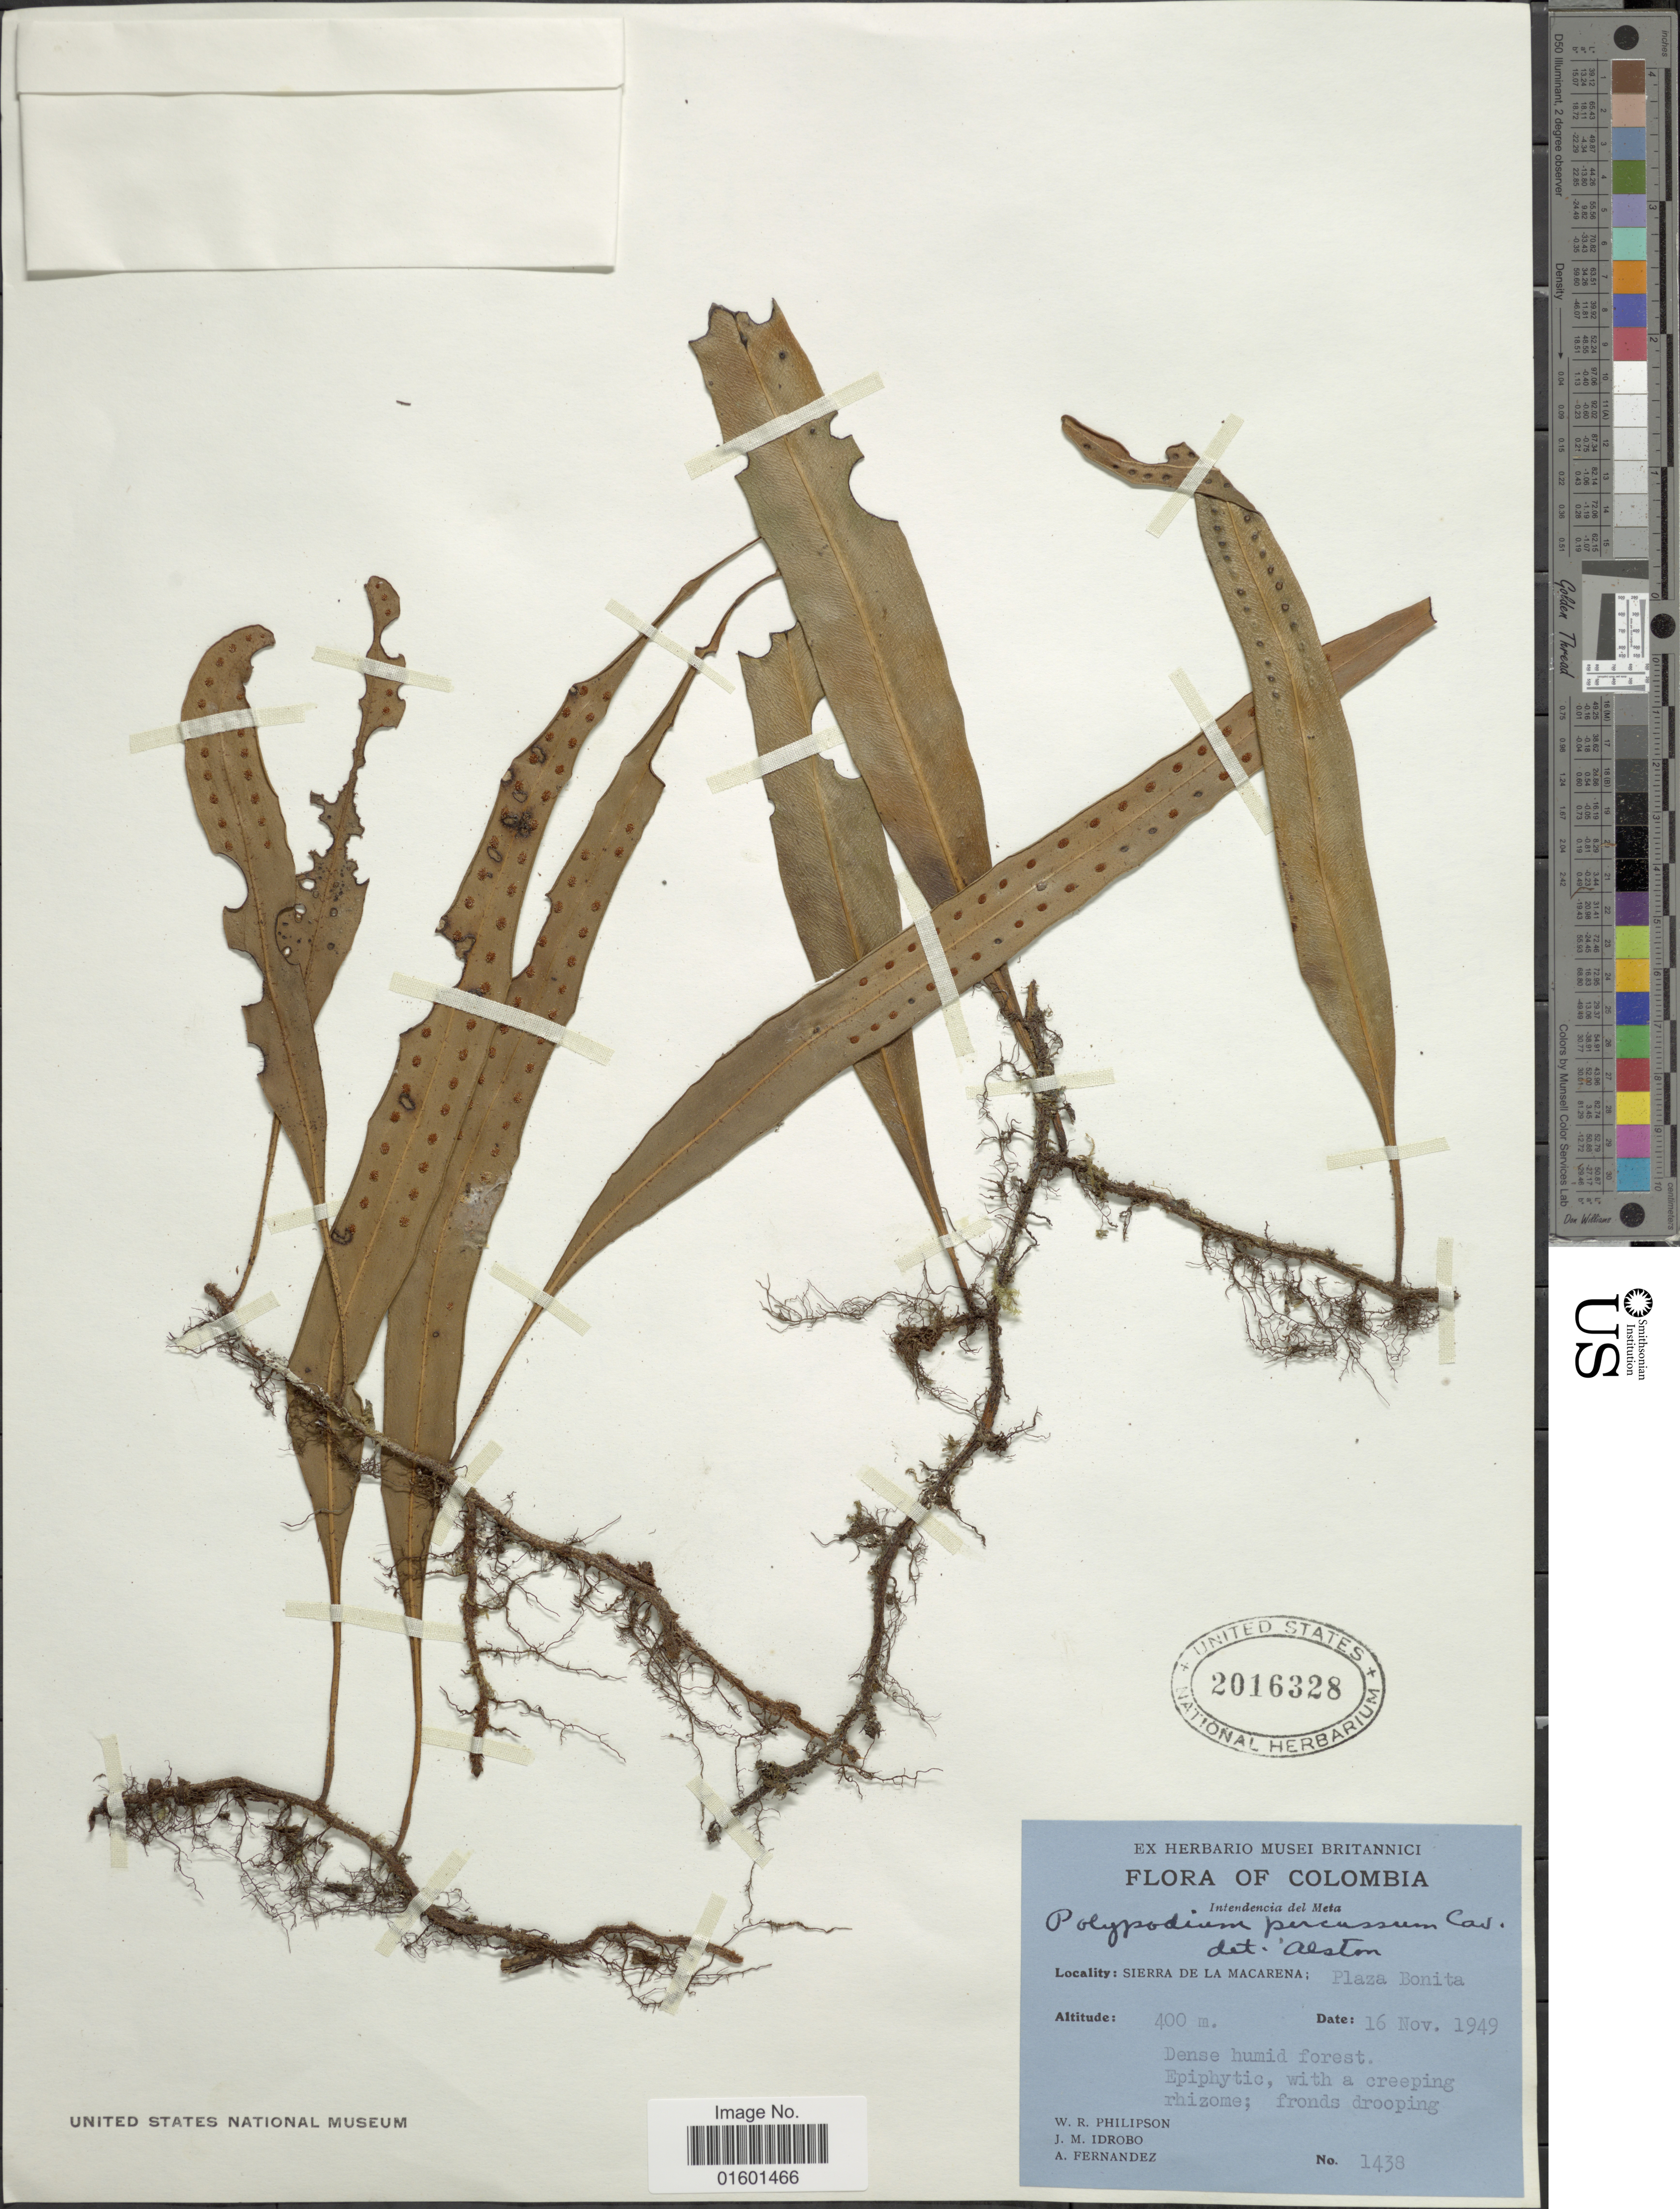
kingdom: Plantae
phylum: Tracheophyta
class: Polypodiopsida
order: Polypodiales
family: Polypodiaceae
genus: Microgramma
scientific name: Microgramma percussa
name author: (Cav.) de la Sota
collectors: W. R. Philipson, J. M. Idrobo & A. Fernandez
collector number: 1438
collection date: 1949-11-16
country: Colombia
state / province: Meta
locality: Sierra de la Macarena: Plaza Bonita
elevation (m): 400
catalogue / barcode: US 2016328